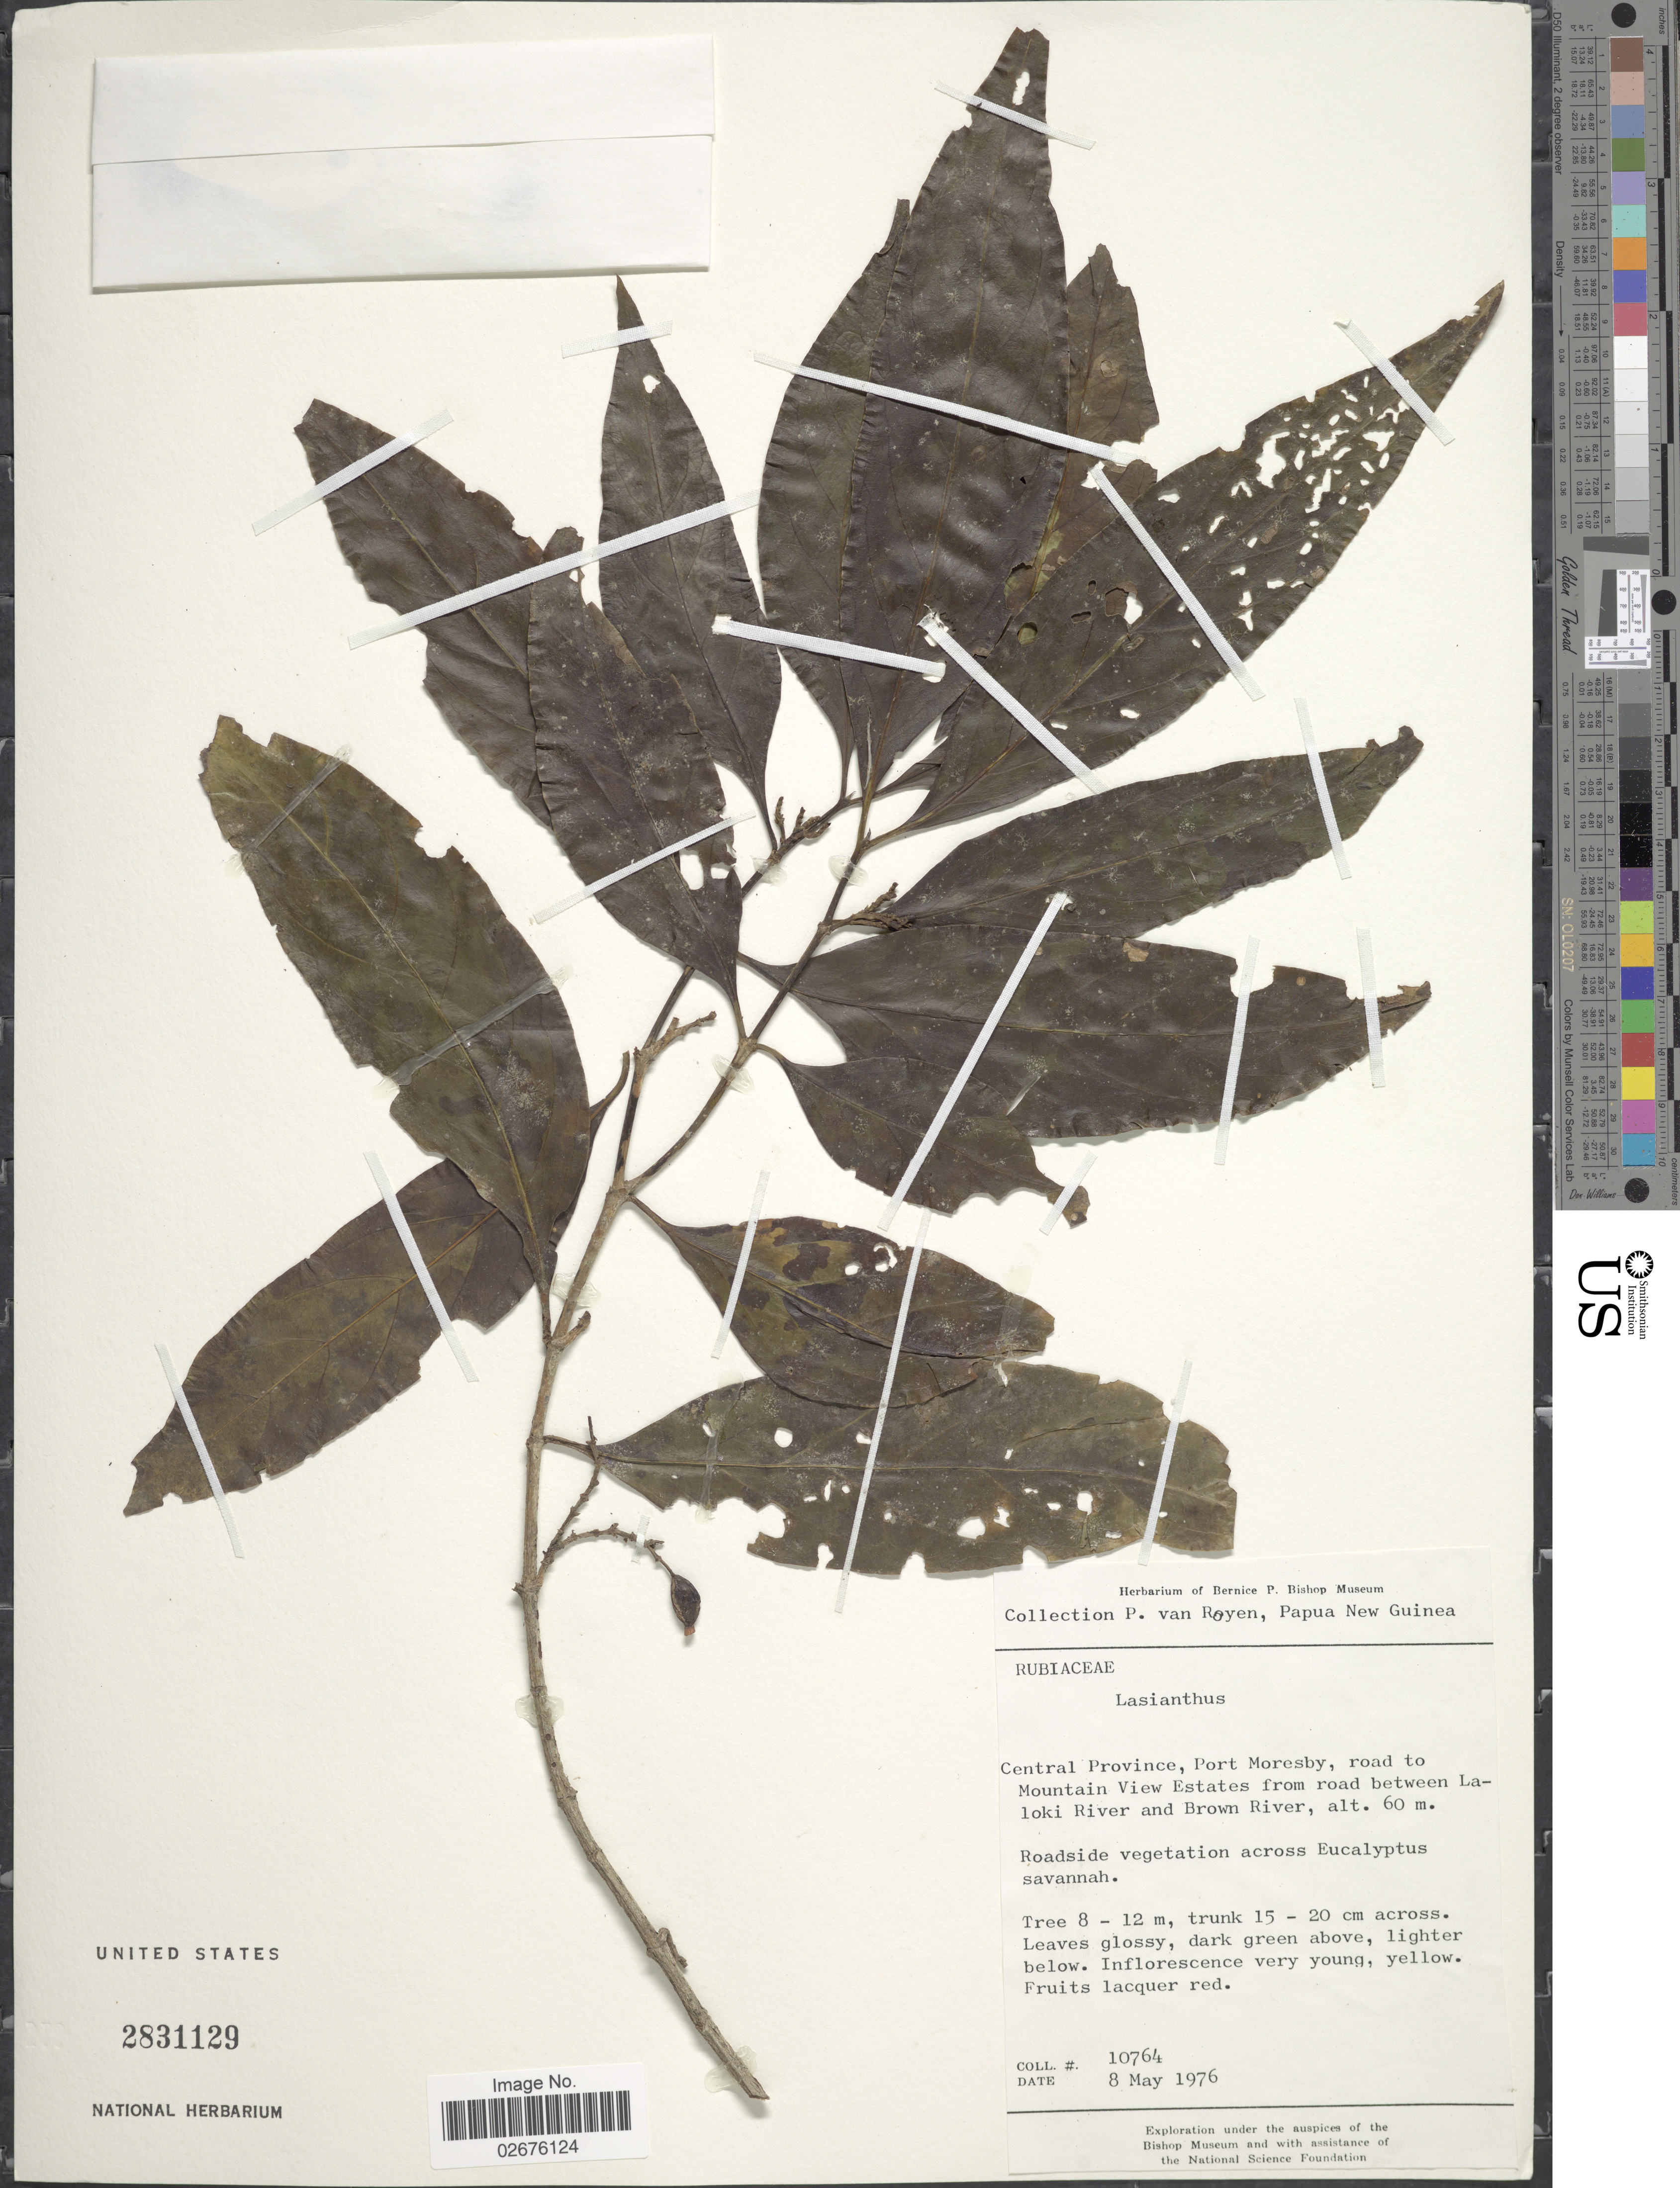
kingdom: Plantae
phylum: Tracheophyta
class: Magnoliopsida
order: Gentianales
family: Rubiaceae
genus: Lasianthus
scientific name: Lasianthus sp.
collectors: P. van Royen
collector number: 10764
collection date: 1976-05-08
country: Papua New Guinea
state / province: Central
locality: Port Moresby, road to Mountain View Estates from road between laloki River and Brown River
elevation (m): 60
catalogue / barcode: US 2831129